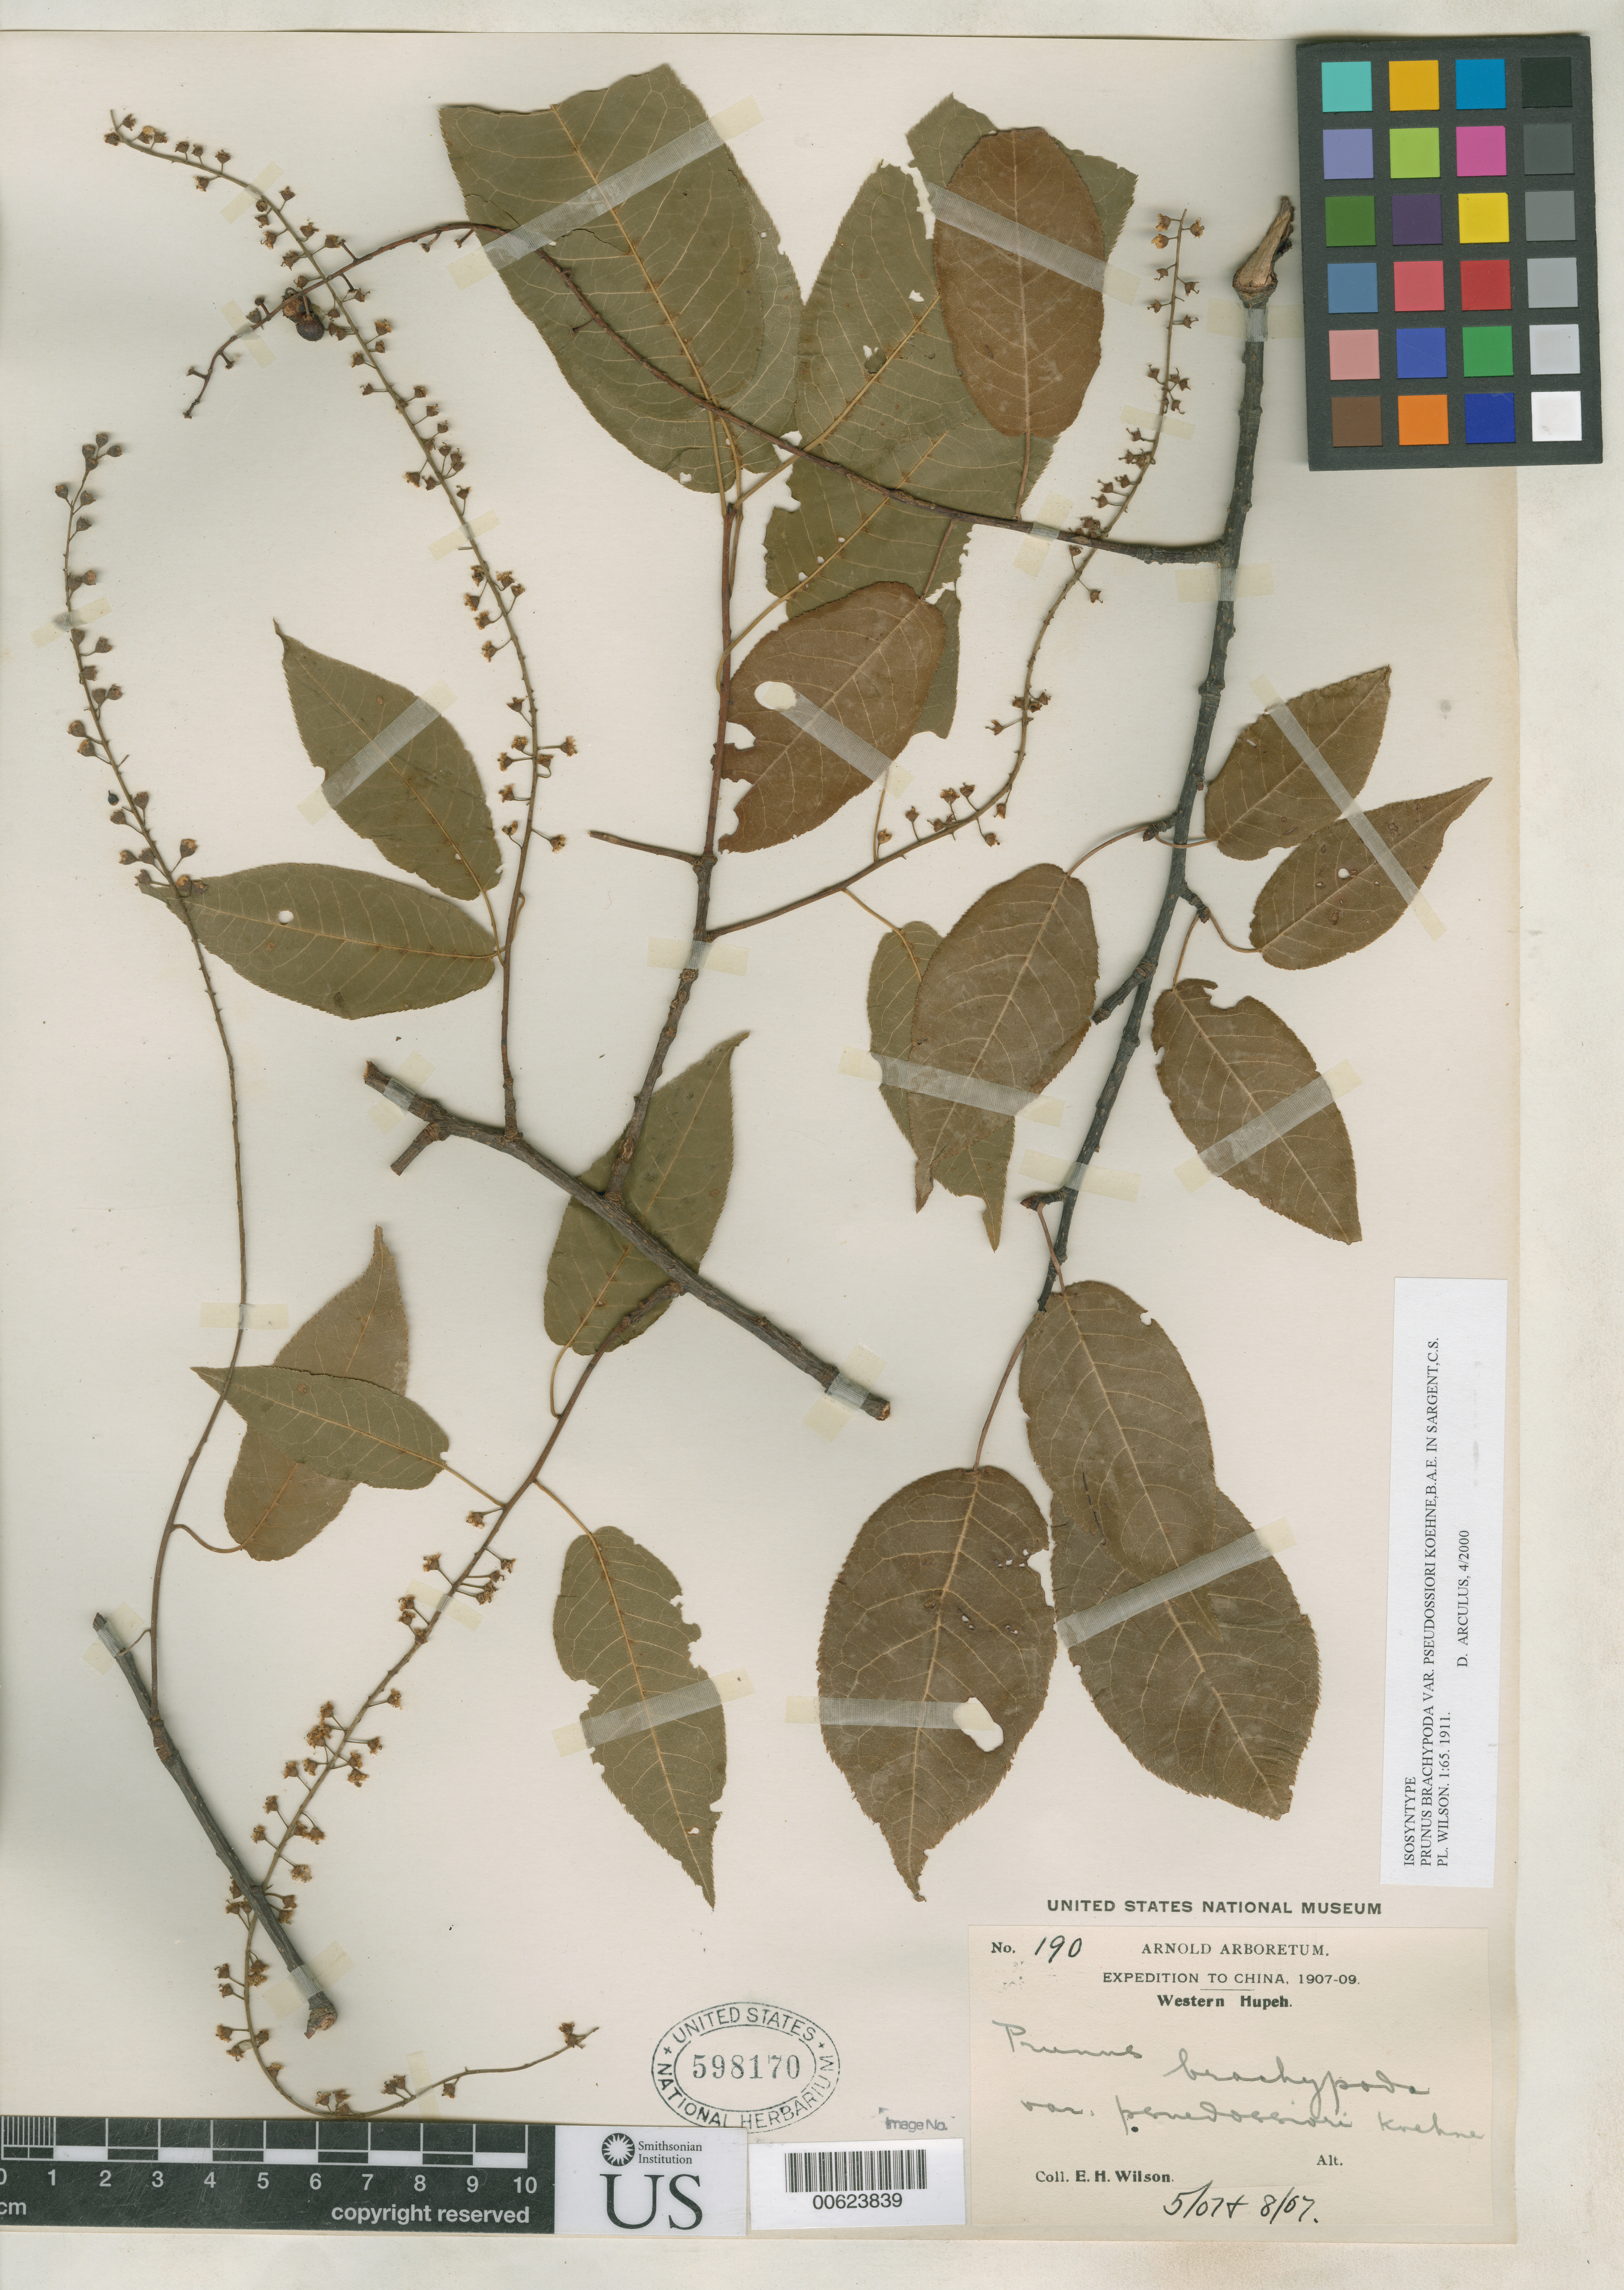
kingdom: Plantae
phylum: Tracheophyta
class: Magnoliopsida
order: Rosales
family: Rosaceae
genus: Prunus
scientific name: Prunus brachypoda var. pseudossiori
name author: Koehne in Sarg.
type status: Isosyntype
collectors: E. H. Wilson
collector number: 190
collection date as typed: May 1908 and -- Aug 1907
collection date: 1907-08,1908-05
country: China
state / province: Hubei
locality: Western Hupeh.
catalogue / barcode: US 598170